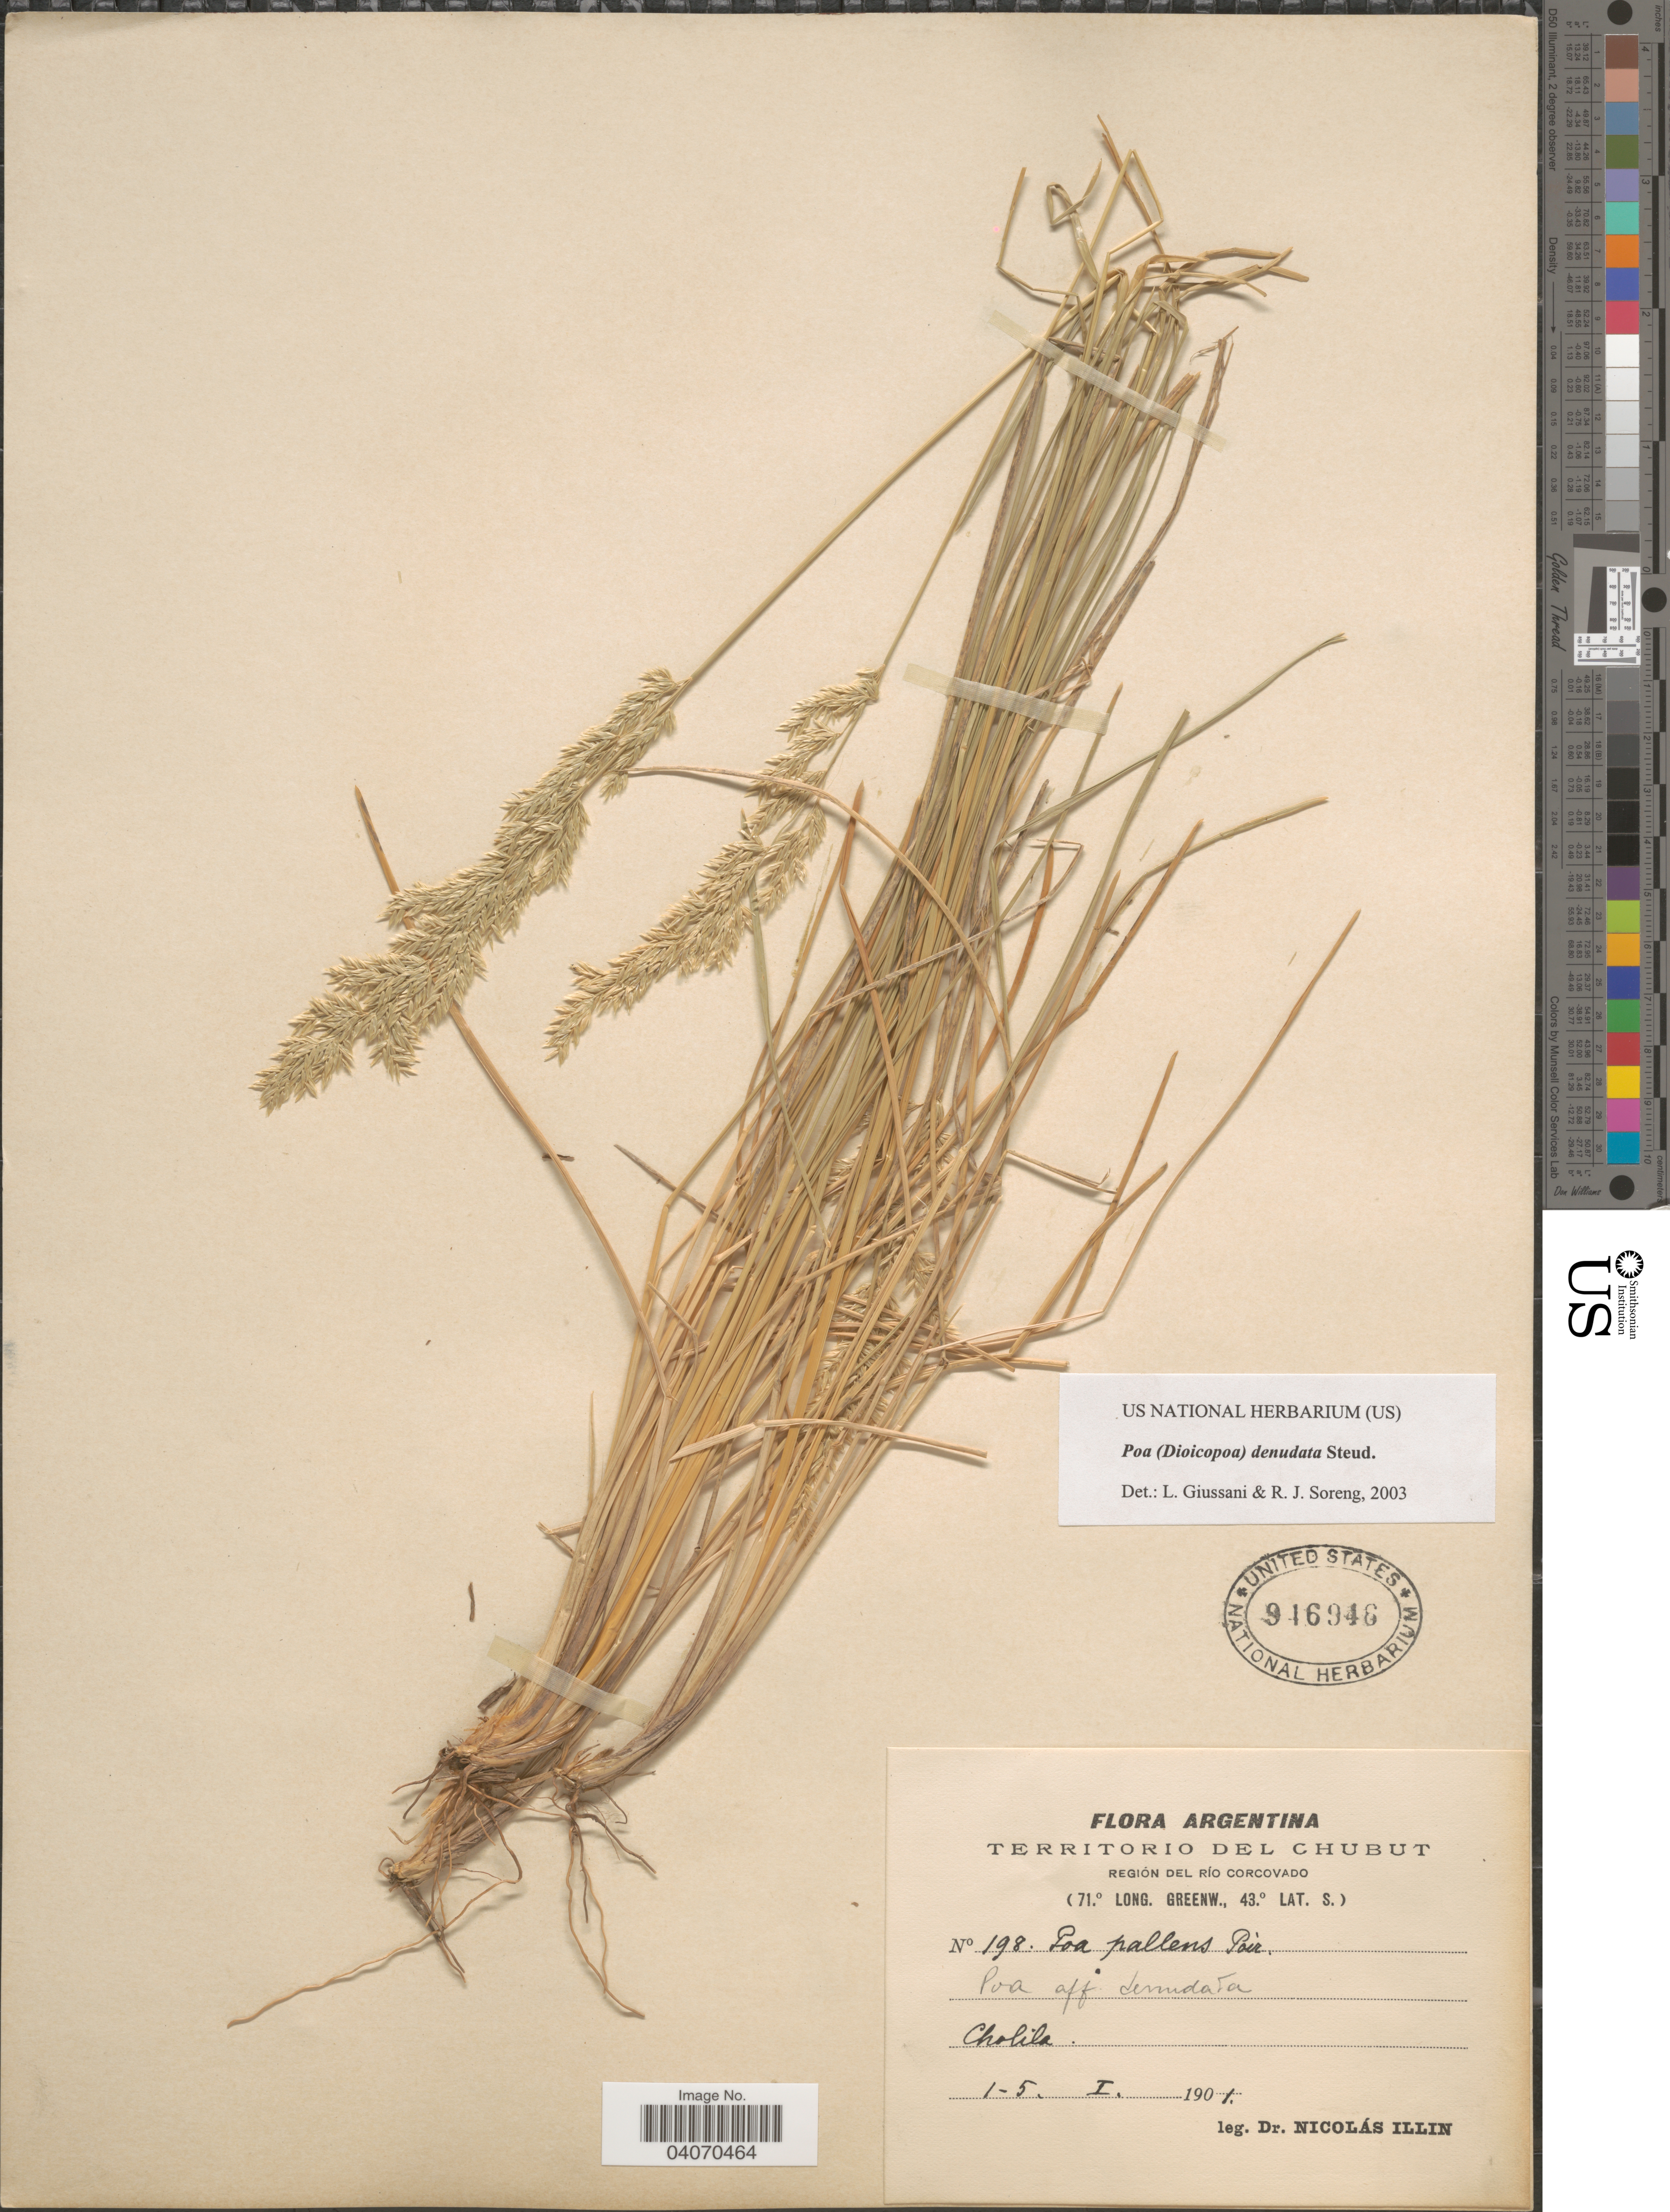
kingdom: Plantae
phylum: Tracheophyta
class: Liliopsida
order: Poales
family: Poaceae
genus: Poa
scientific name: Poa denudata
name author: Steud.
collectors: N. Illin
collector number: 198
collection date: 1901-01-01/1901-01-05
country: Argentina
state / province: Chubut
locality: Región del Río Corcovado. Cholila.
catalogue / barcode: US 946946